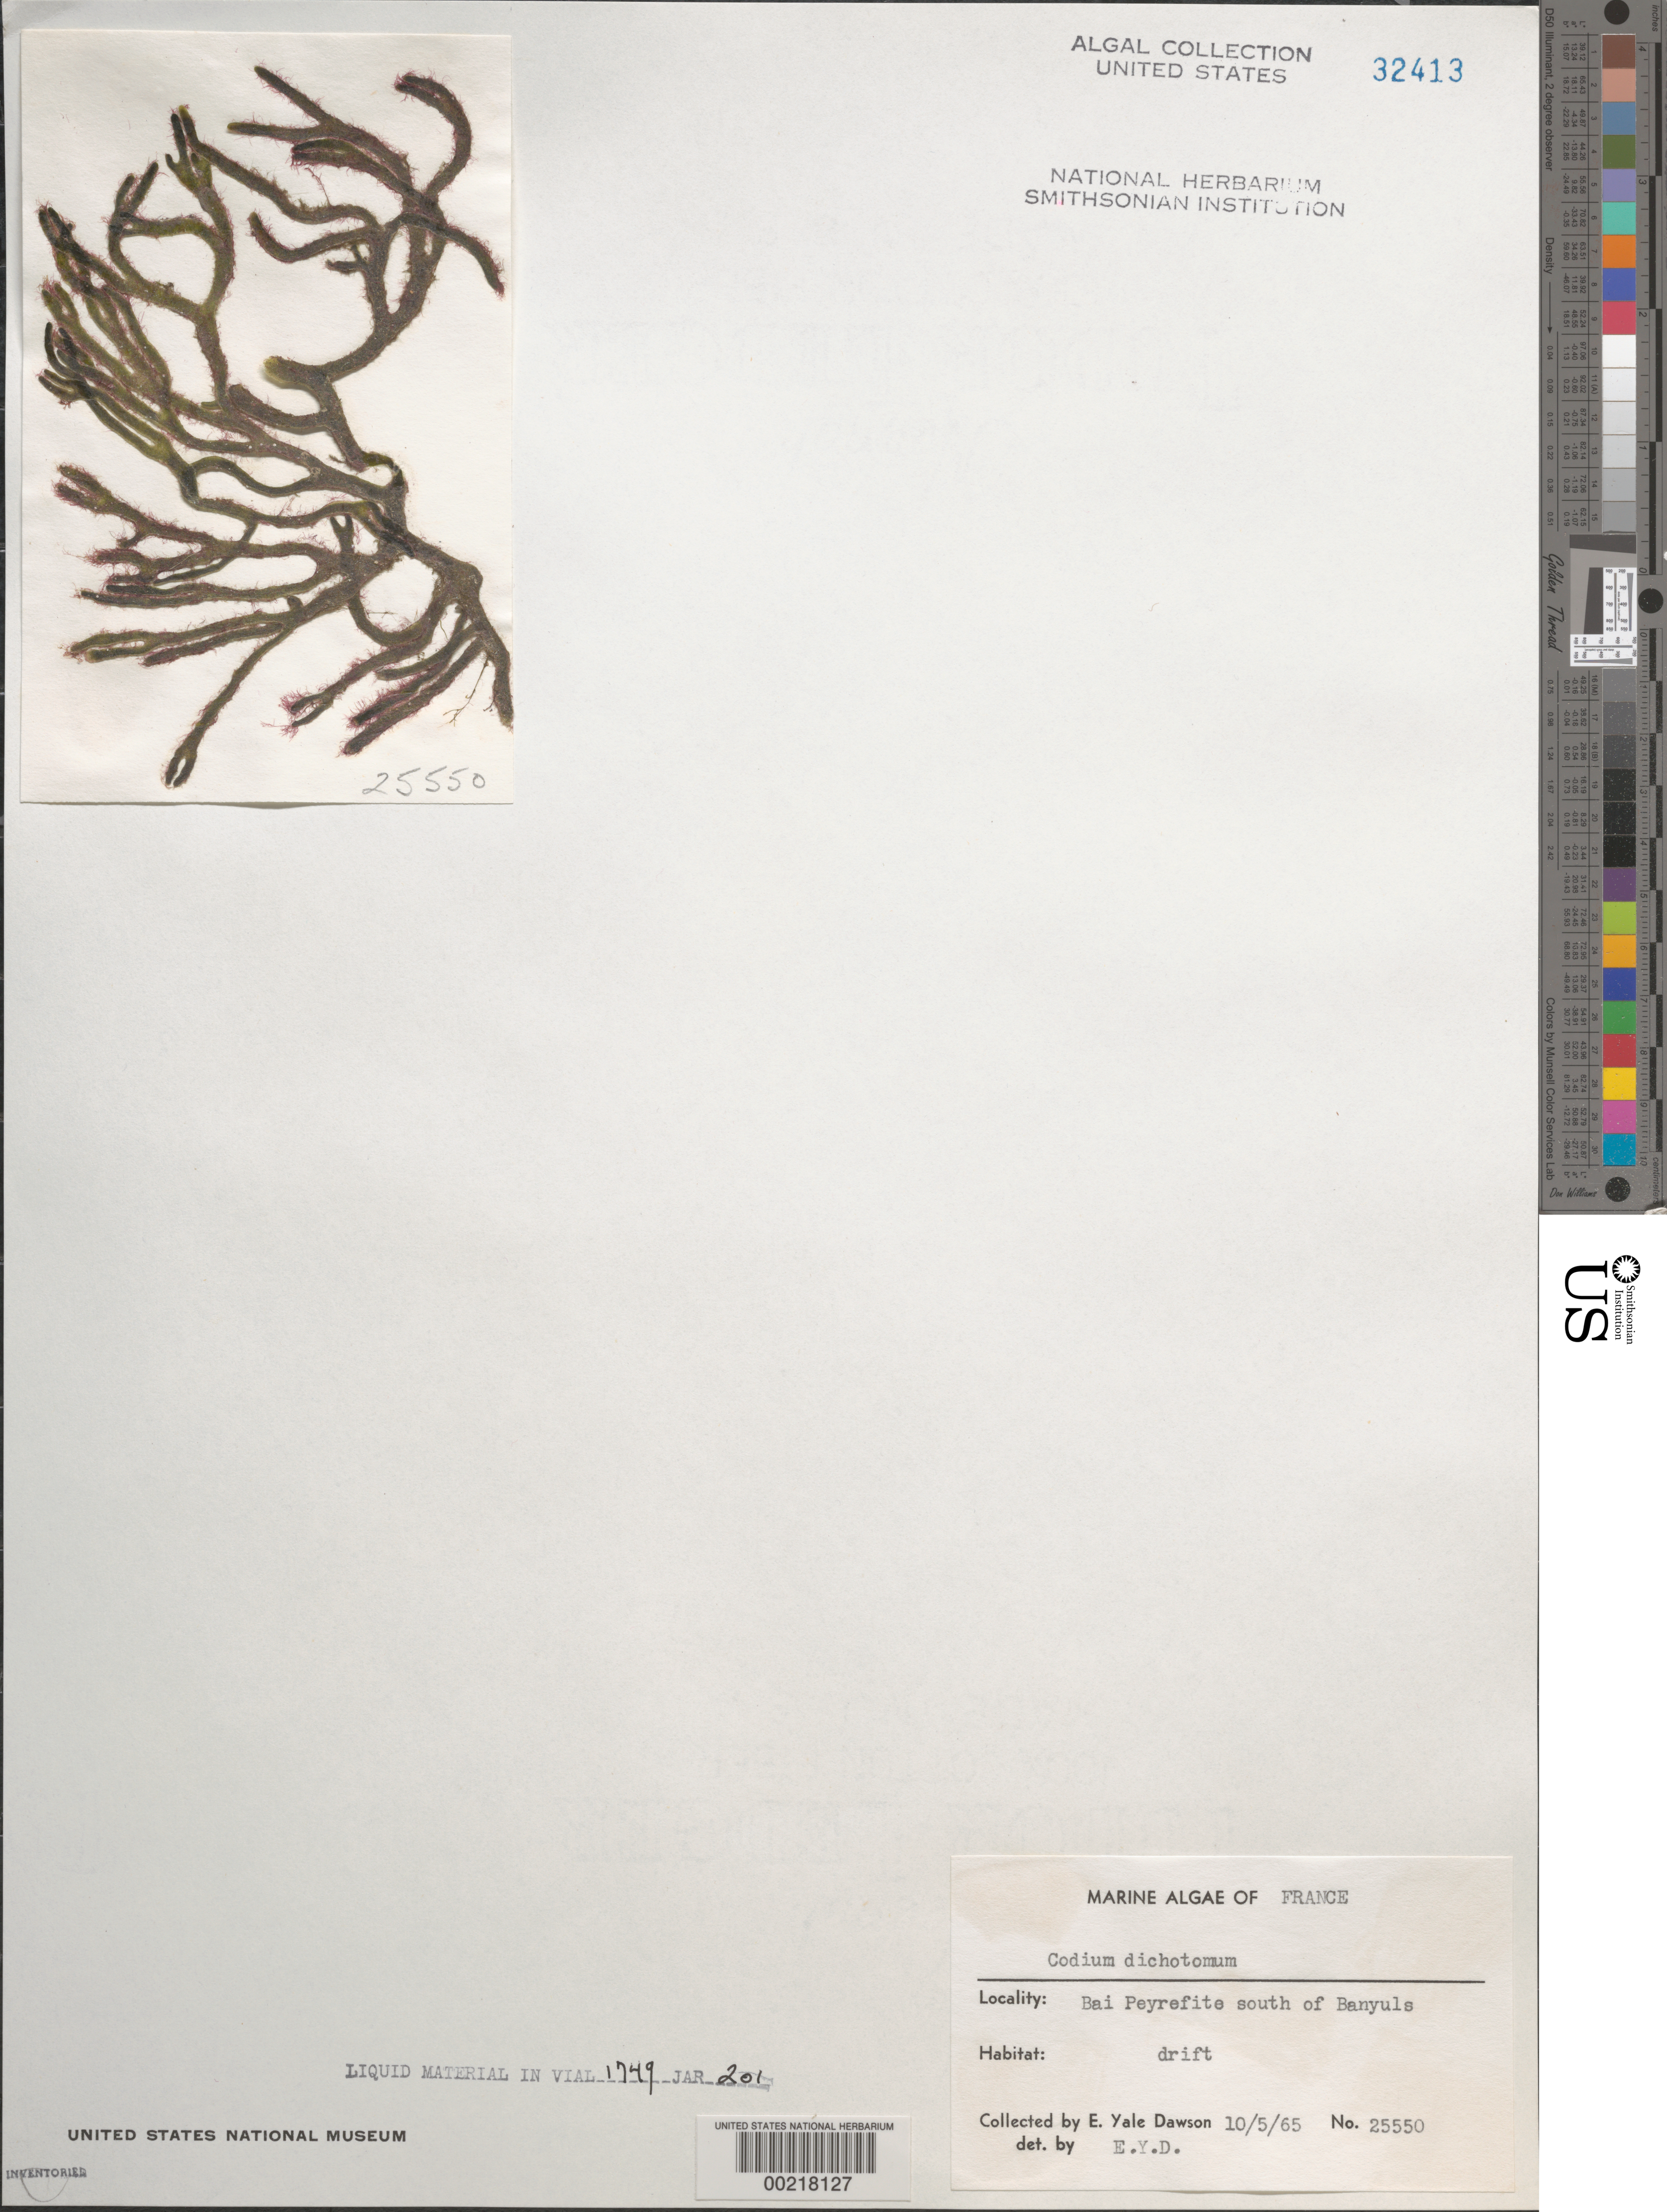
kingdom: Plantae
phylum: Chlorophyta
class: Ulvophyceae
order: Bryopsidales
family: Codiaceae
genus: Codium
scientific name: Codium tomentosum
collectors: E. Y. Dawson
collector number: EYD 25550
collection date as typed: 05 Oct 1965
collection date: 1965-10-05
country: France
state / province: Occitanie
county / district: Pyrénées-Orientales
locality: Bai Peyrefite, south of Banyuls-sur-Mer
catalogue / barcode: US 32413